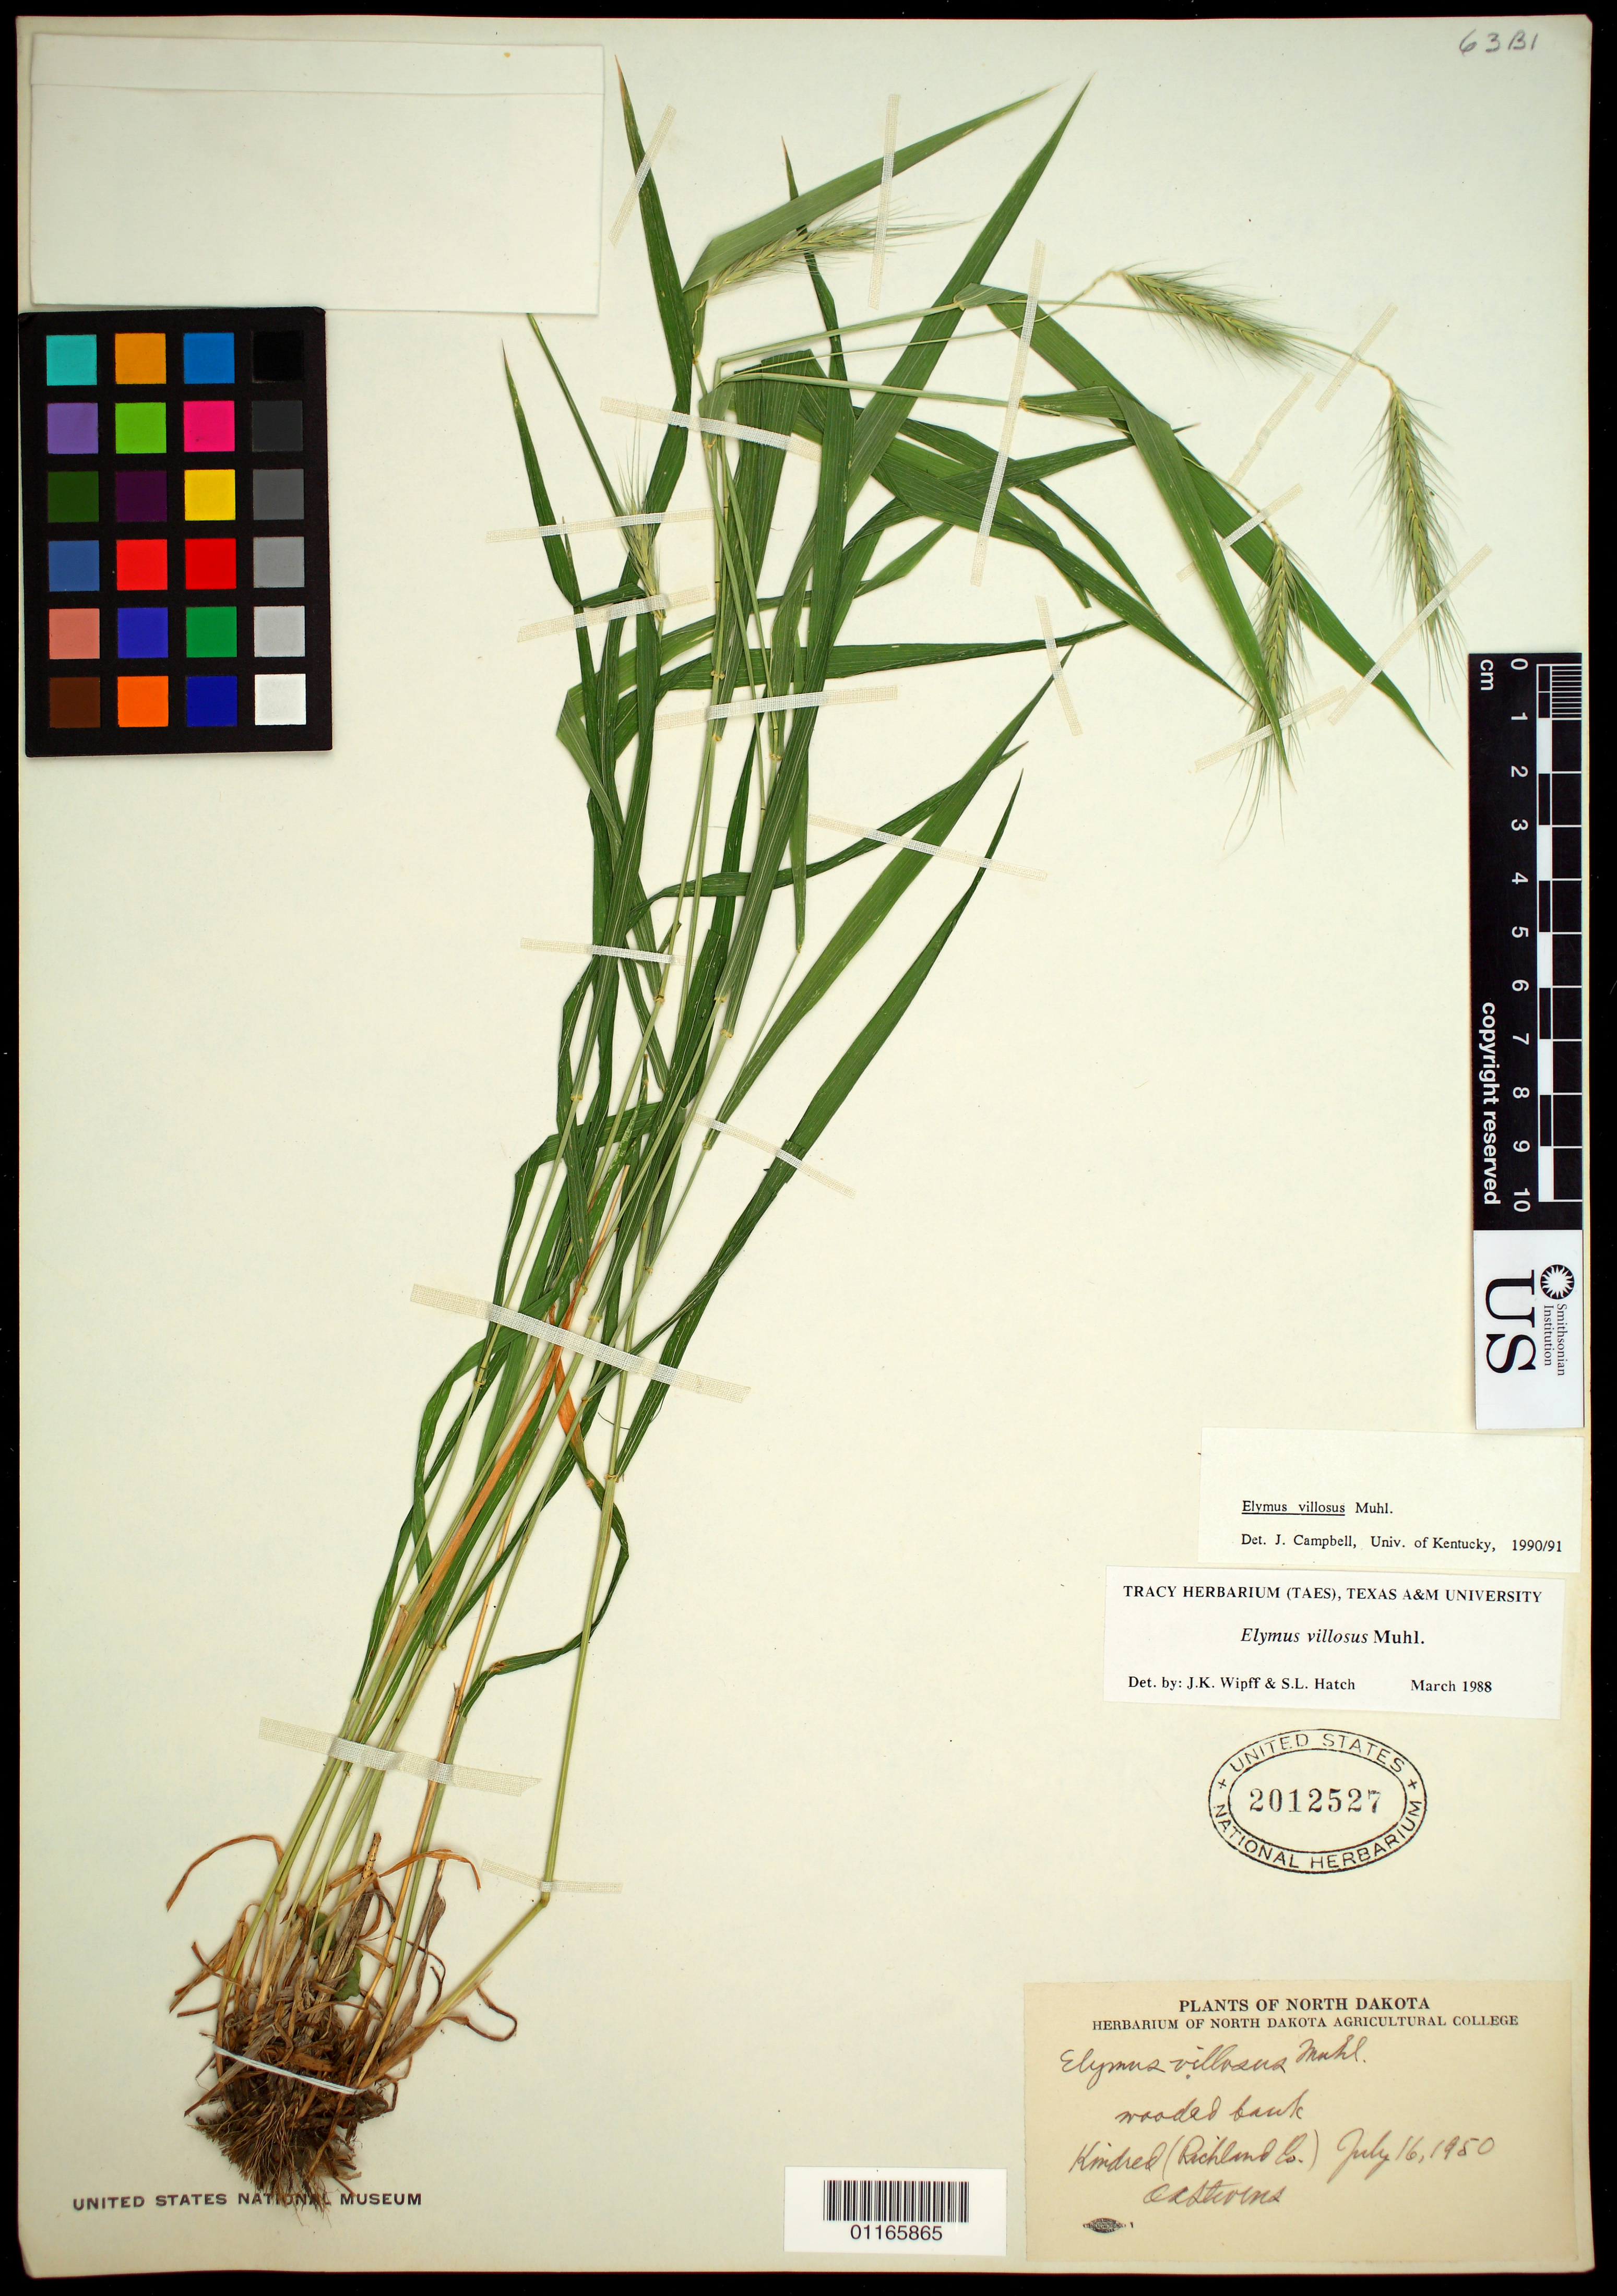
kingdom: Plantae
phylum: Tracheophyta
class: Liliopsida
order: Poales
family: Poaceae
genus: Elymus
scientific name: Elymus villosus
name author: Muhl. ex Willd.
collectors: O. Stevens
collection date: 1950-07-16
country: United States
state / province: North Dakota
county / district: Richland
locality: Kindred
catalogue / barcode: US 2012527